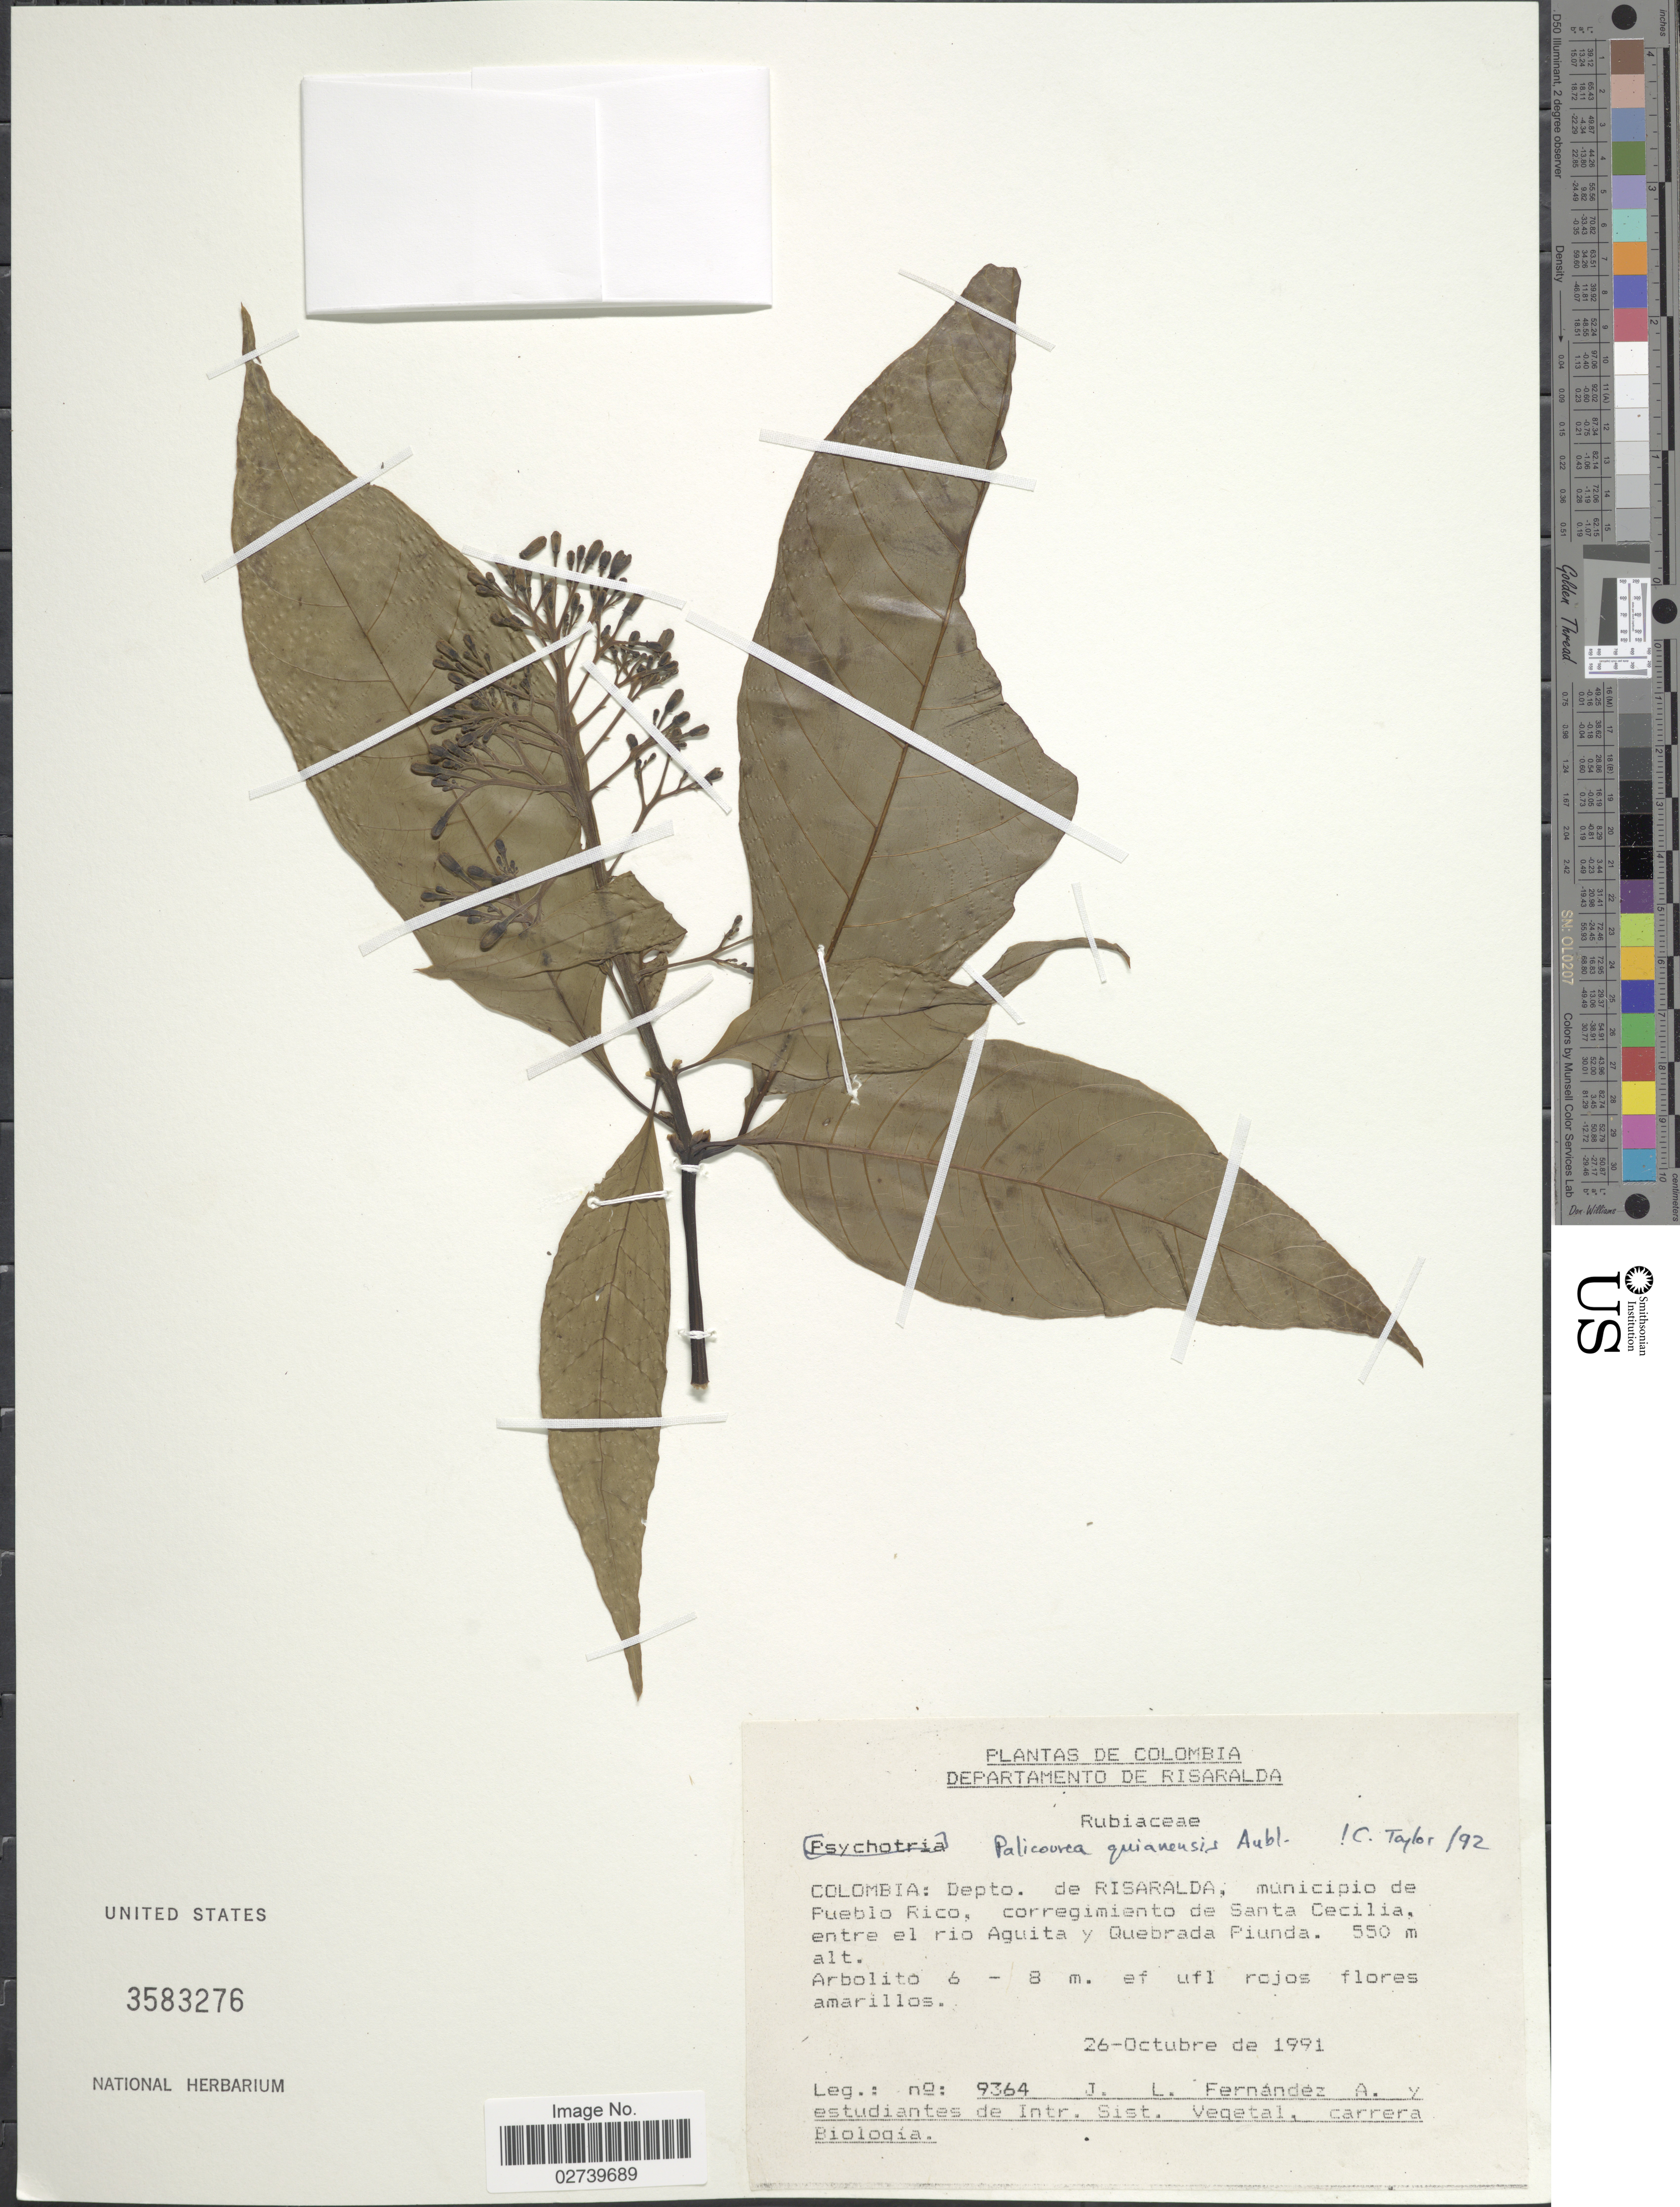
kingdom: Plantae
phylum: Tracheophyta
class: Magnoliopsida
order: Gentianales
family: Rubiaceae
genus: Palicourea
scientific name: Palicourea guianensis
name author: Aubl.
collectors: A. Fernández & c. Estudiantes de Intr. Sist. Vegetal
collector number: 9364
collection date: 1991-10-26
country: Colombia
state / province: Risaralda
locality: Municipio de Pueblo Rico, corregimiento de Santa Cecilia, entre el rio Aguita y Quebrada Piunda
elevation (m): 550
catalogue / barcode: US 3583276